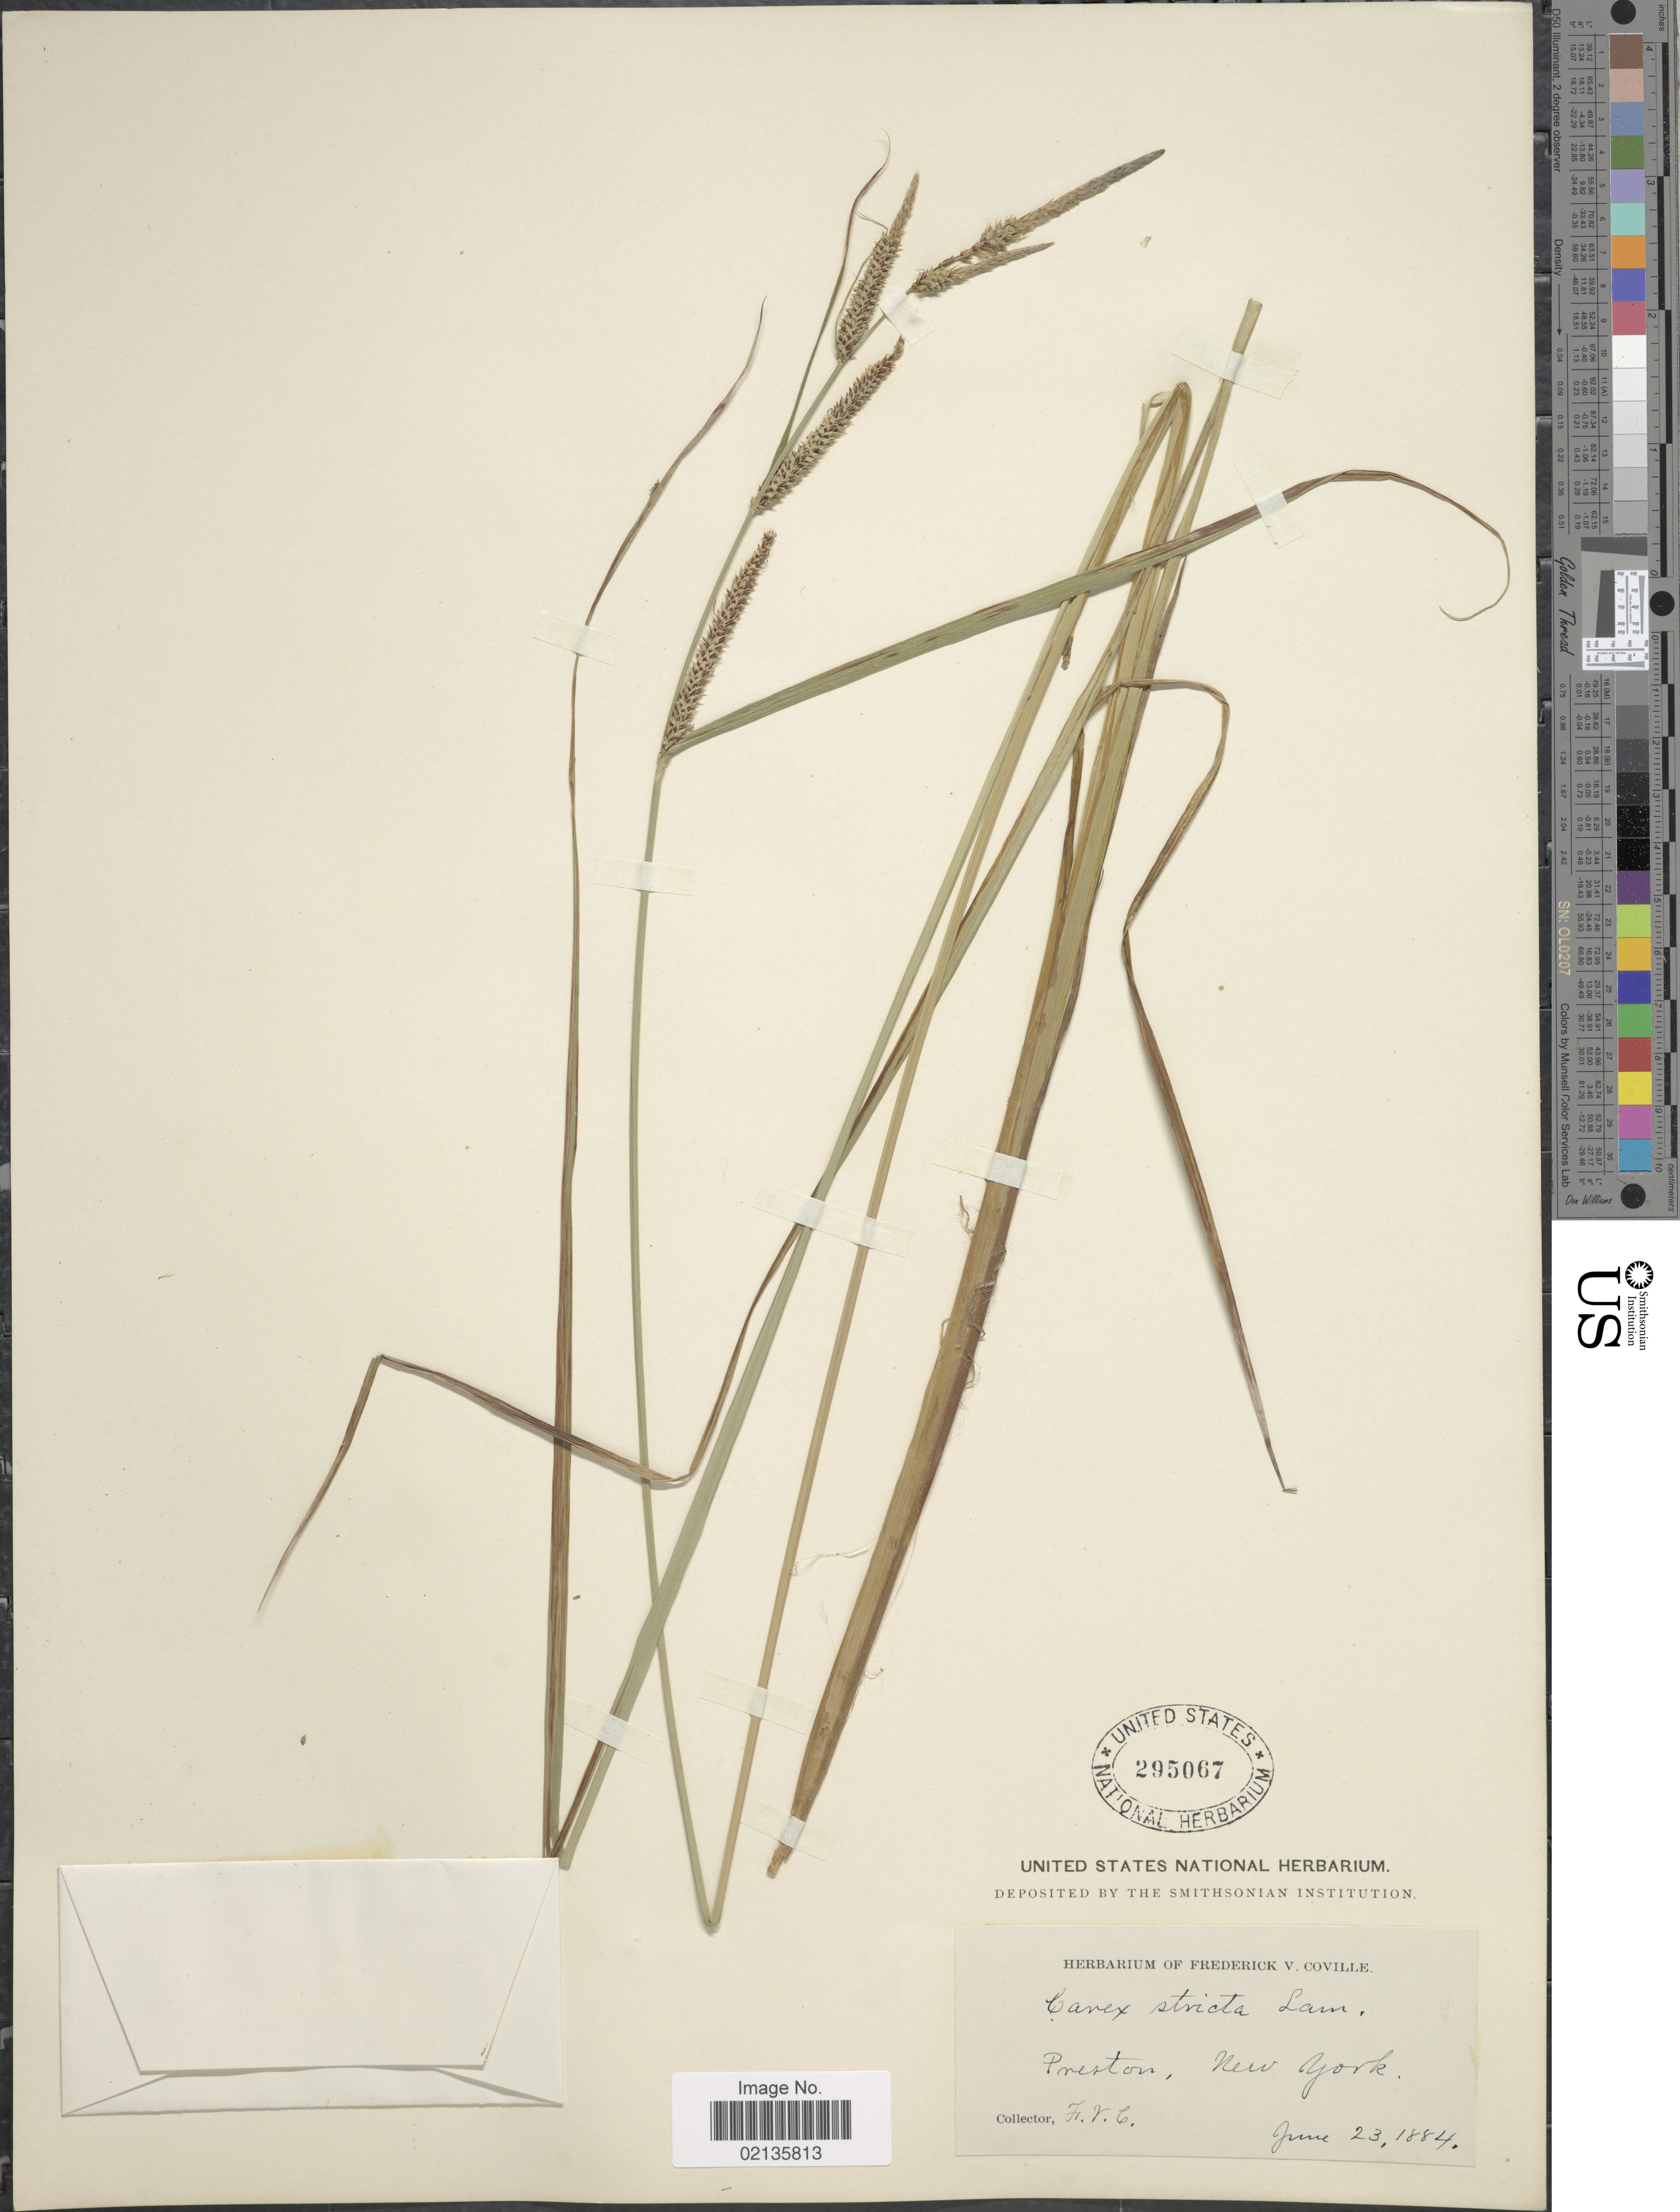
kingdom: Plantae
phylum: Tracheophyta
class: Liliopsida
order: Poales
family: Cyperaceae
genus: Carex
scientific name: Carex stricta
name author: Lam.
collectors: F. V. Coville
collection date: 1884-06-23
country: United States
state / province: New York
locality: Preston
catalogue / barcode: US 295067